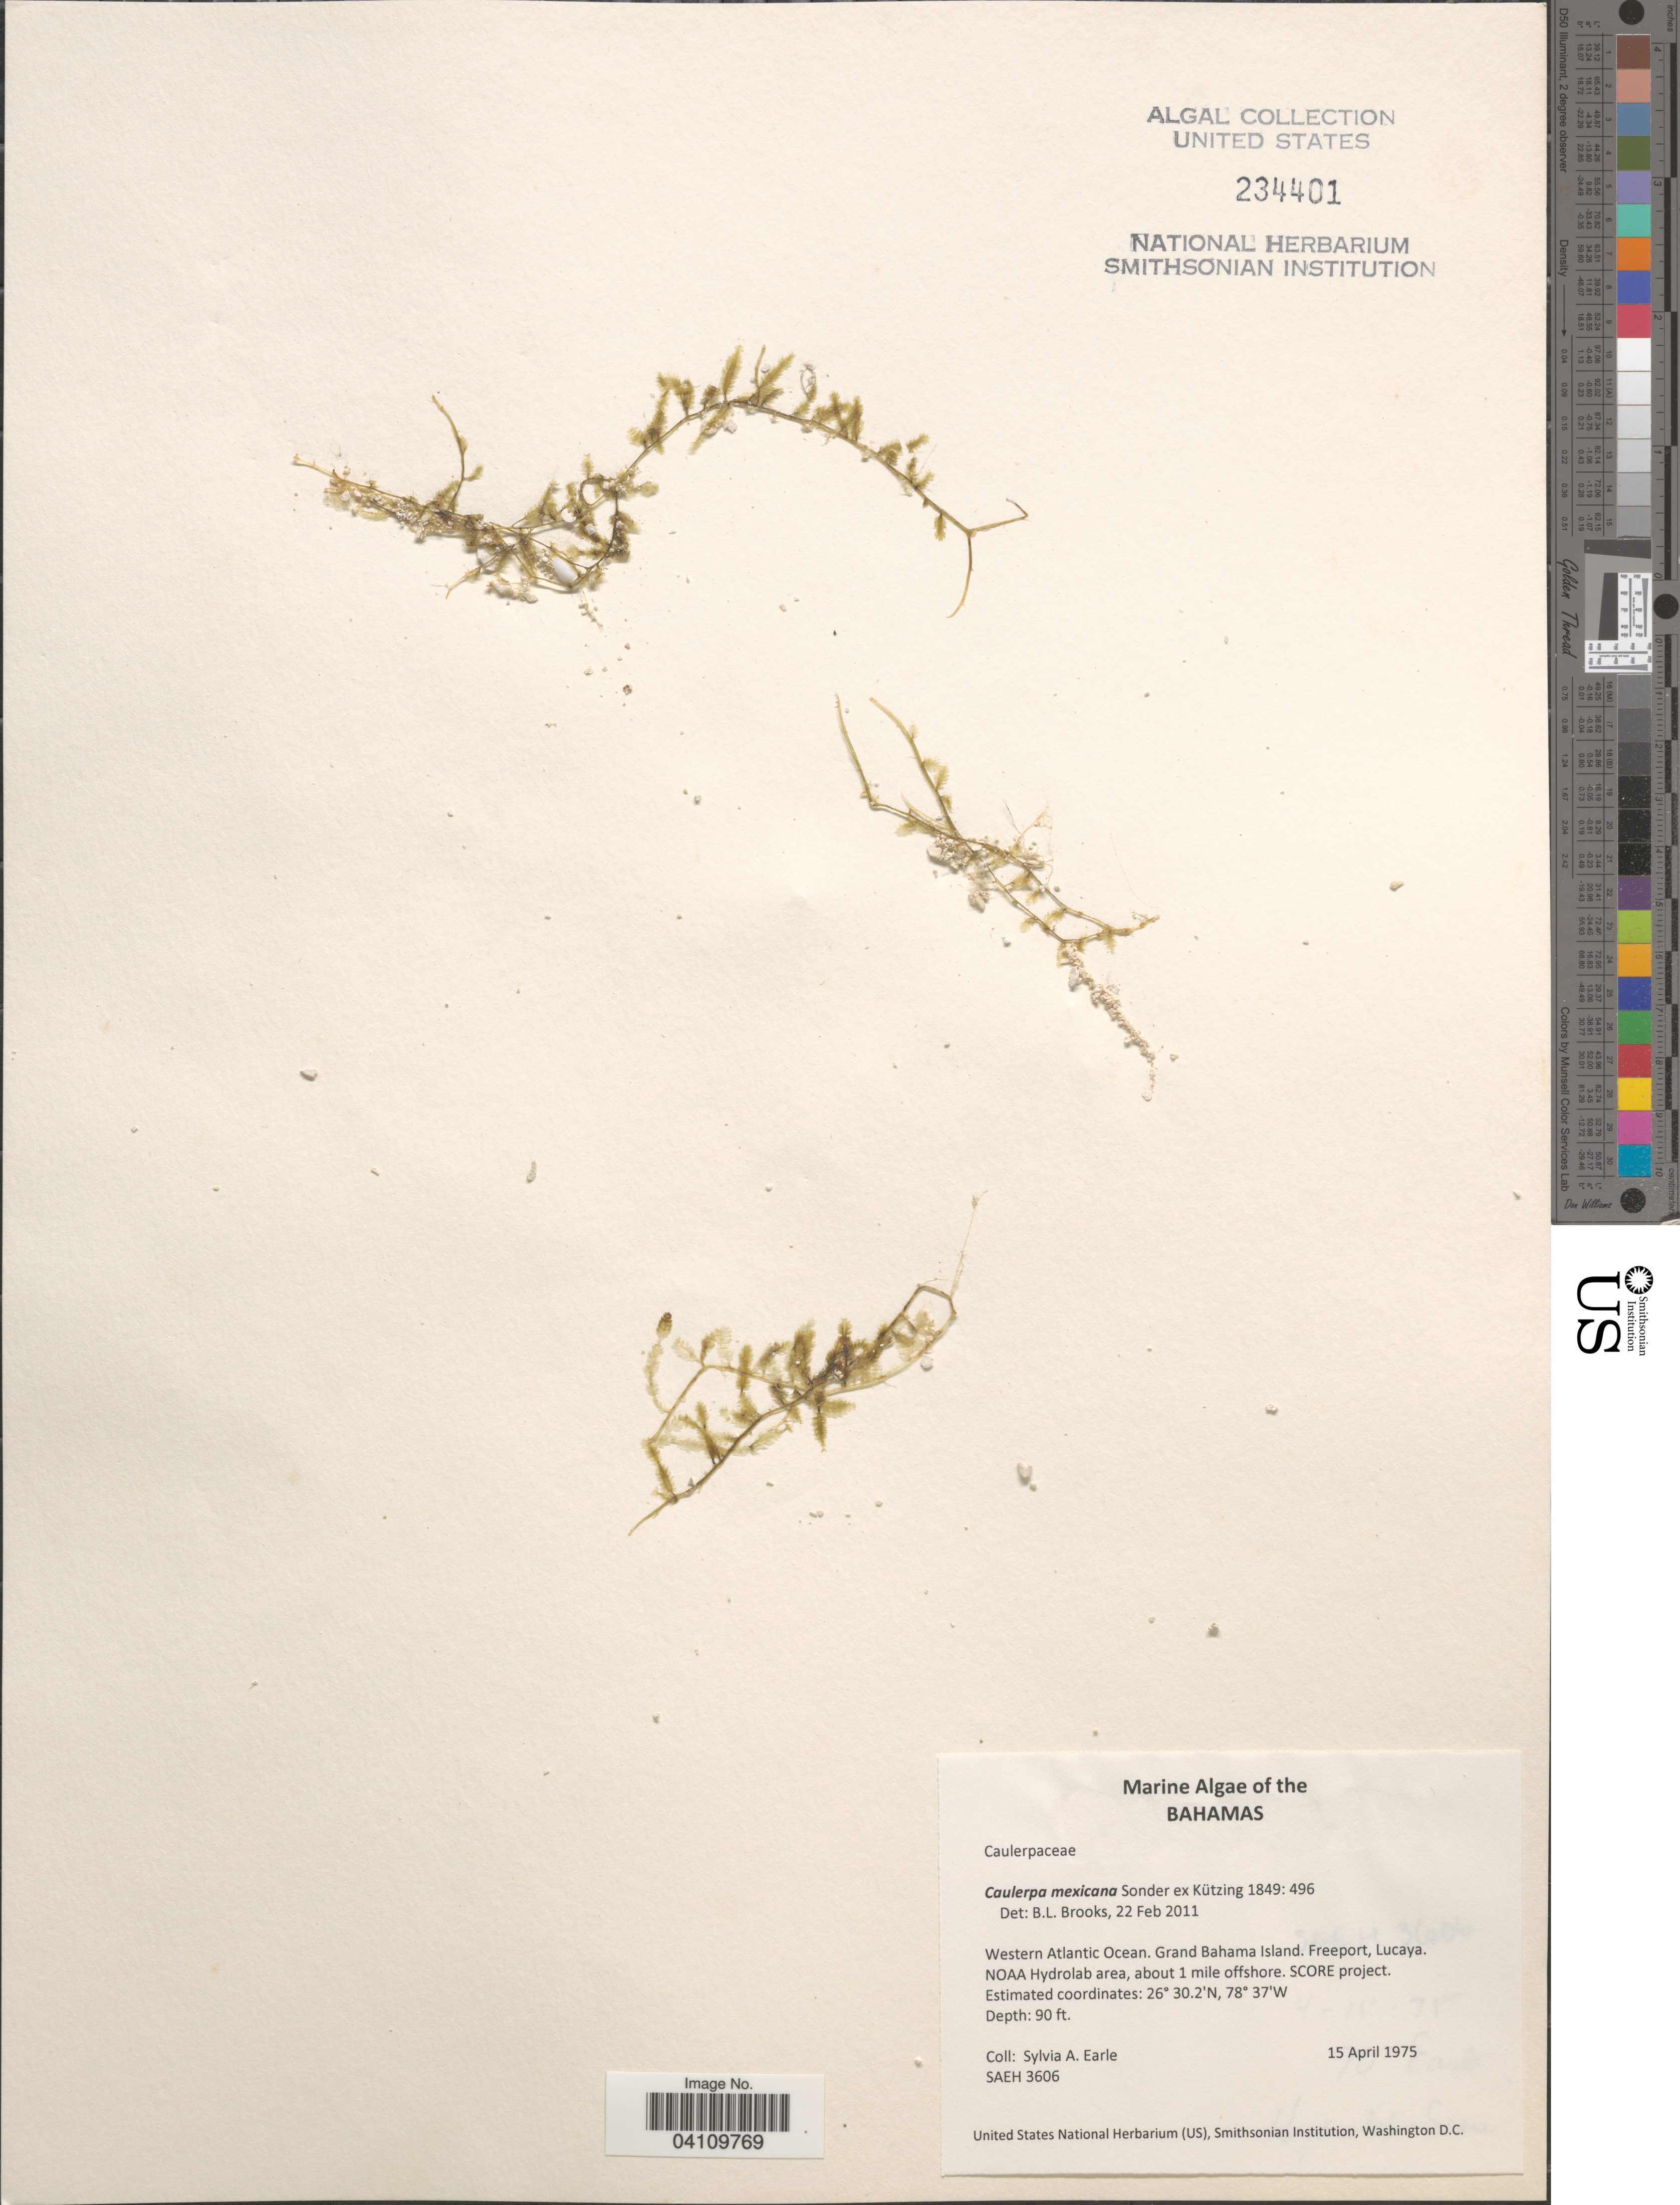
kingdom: Plantae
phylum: Chlorophyta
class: Ulvophyceae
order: Bryopsidales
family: Caulerpaceae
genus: Caulerpa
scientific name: Caulerpa mexicana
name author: Sond. ex Kütz.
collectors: S. A. Earle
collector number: SAEH 3606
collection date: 1975-04-15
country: Bahamas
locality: Western Atlantic Ocean. Grand Bahama Island. Freeport, Lucaya. NOAA Hydrolab area, about 1 mile offshore. SCORE project.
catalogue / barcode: US 234401